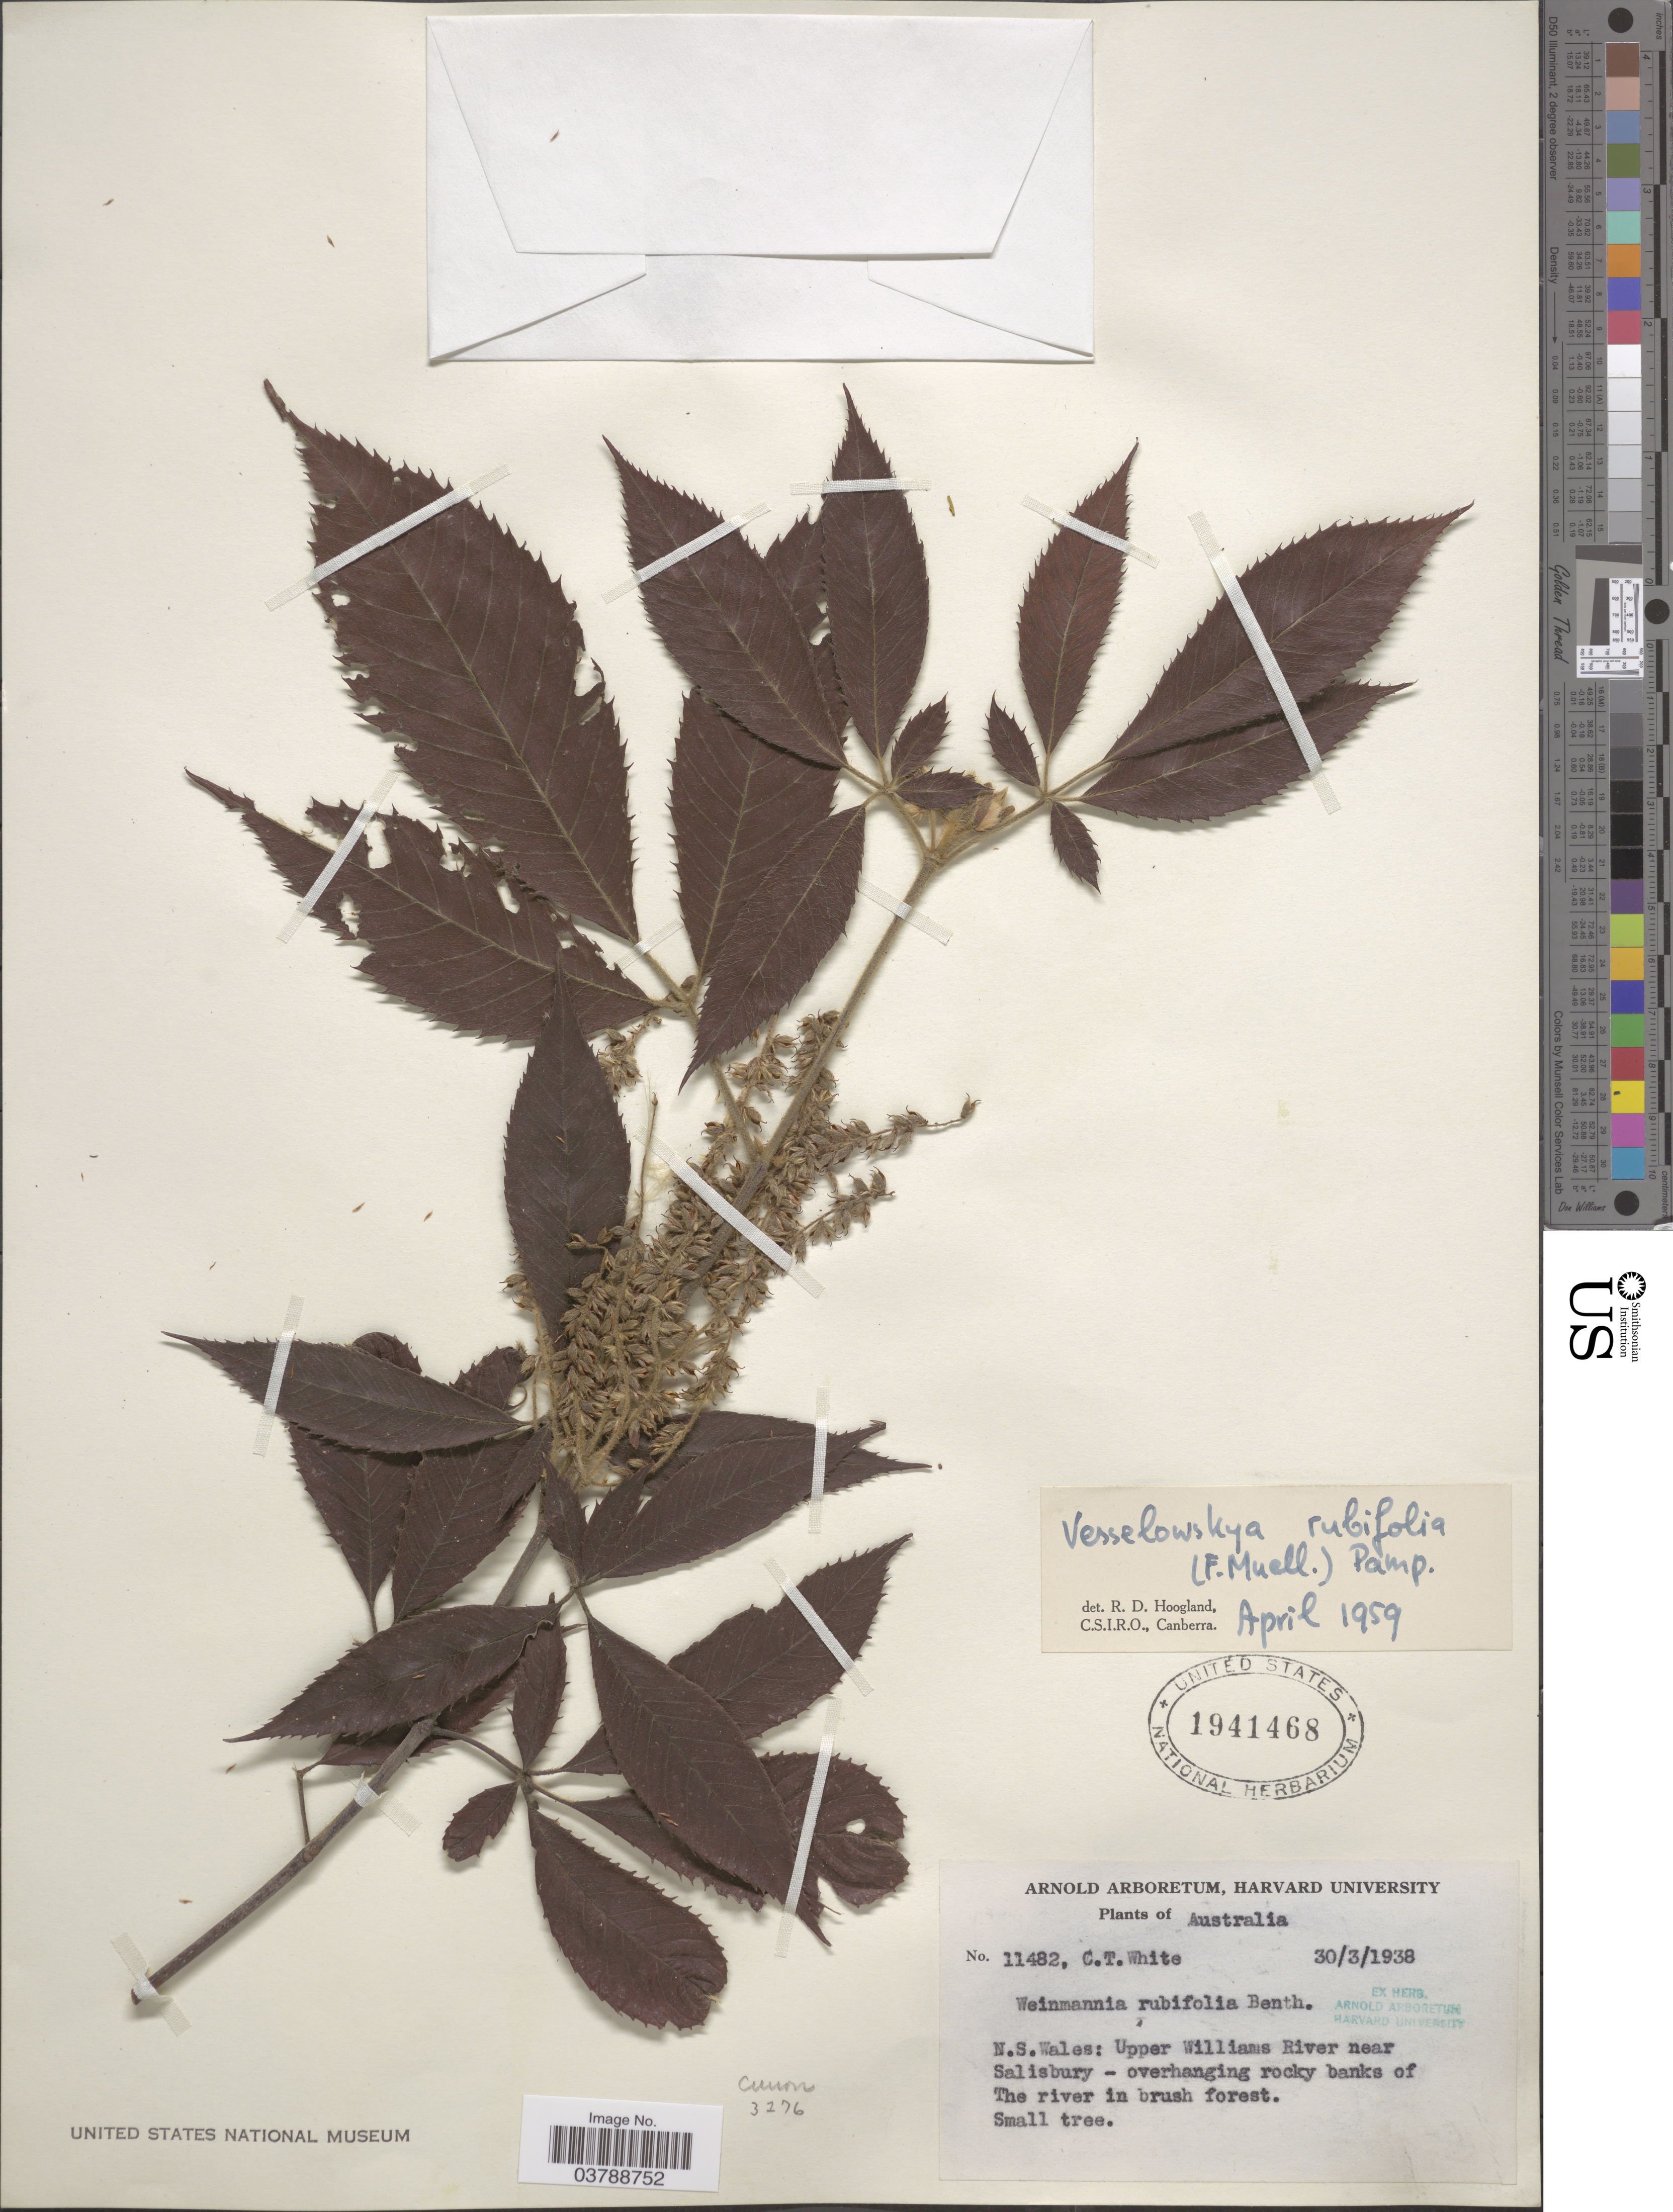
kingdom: Plantae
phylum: Tracheophyta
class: Magnoliopsida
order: Oxalidales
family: Cunoniaceae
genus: Vesselowskya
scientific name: Vesselowskya rubifolia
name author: Pamp.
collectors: C. T. White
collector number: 11482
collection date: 1938-03-30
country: Australia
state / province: New South Wales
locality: N.S. Wales: Upper Williams River near Salisbury - overhanging rocky banks of The river in brush forest.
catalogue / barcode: US 1941468